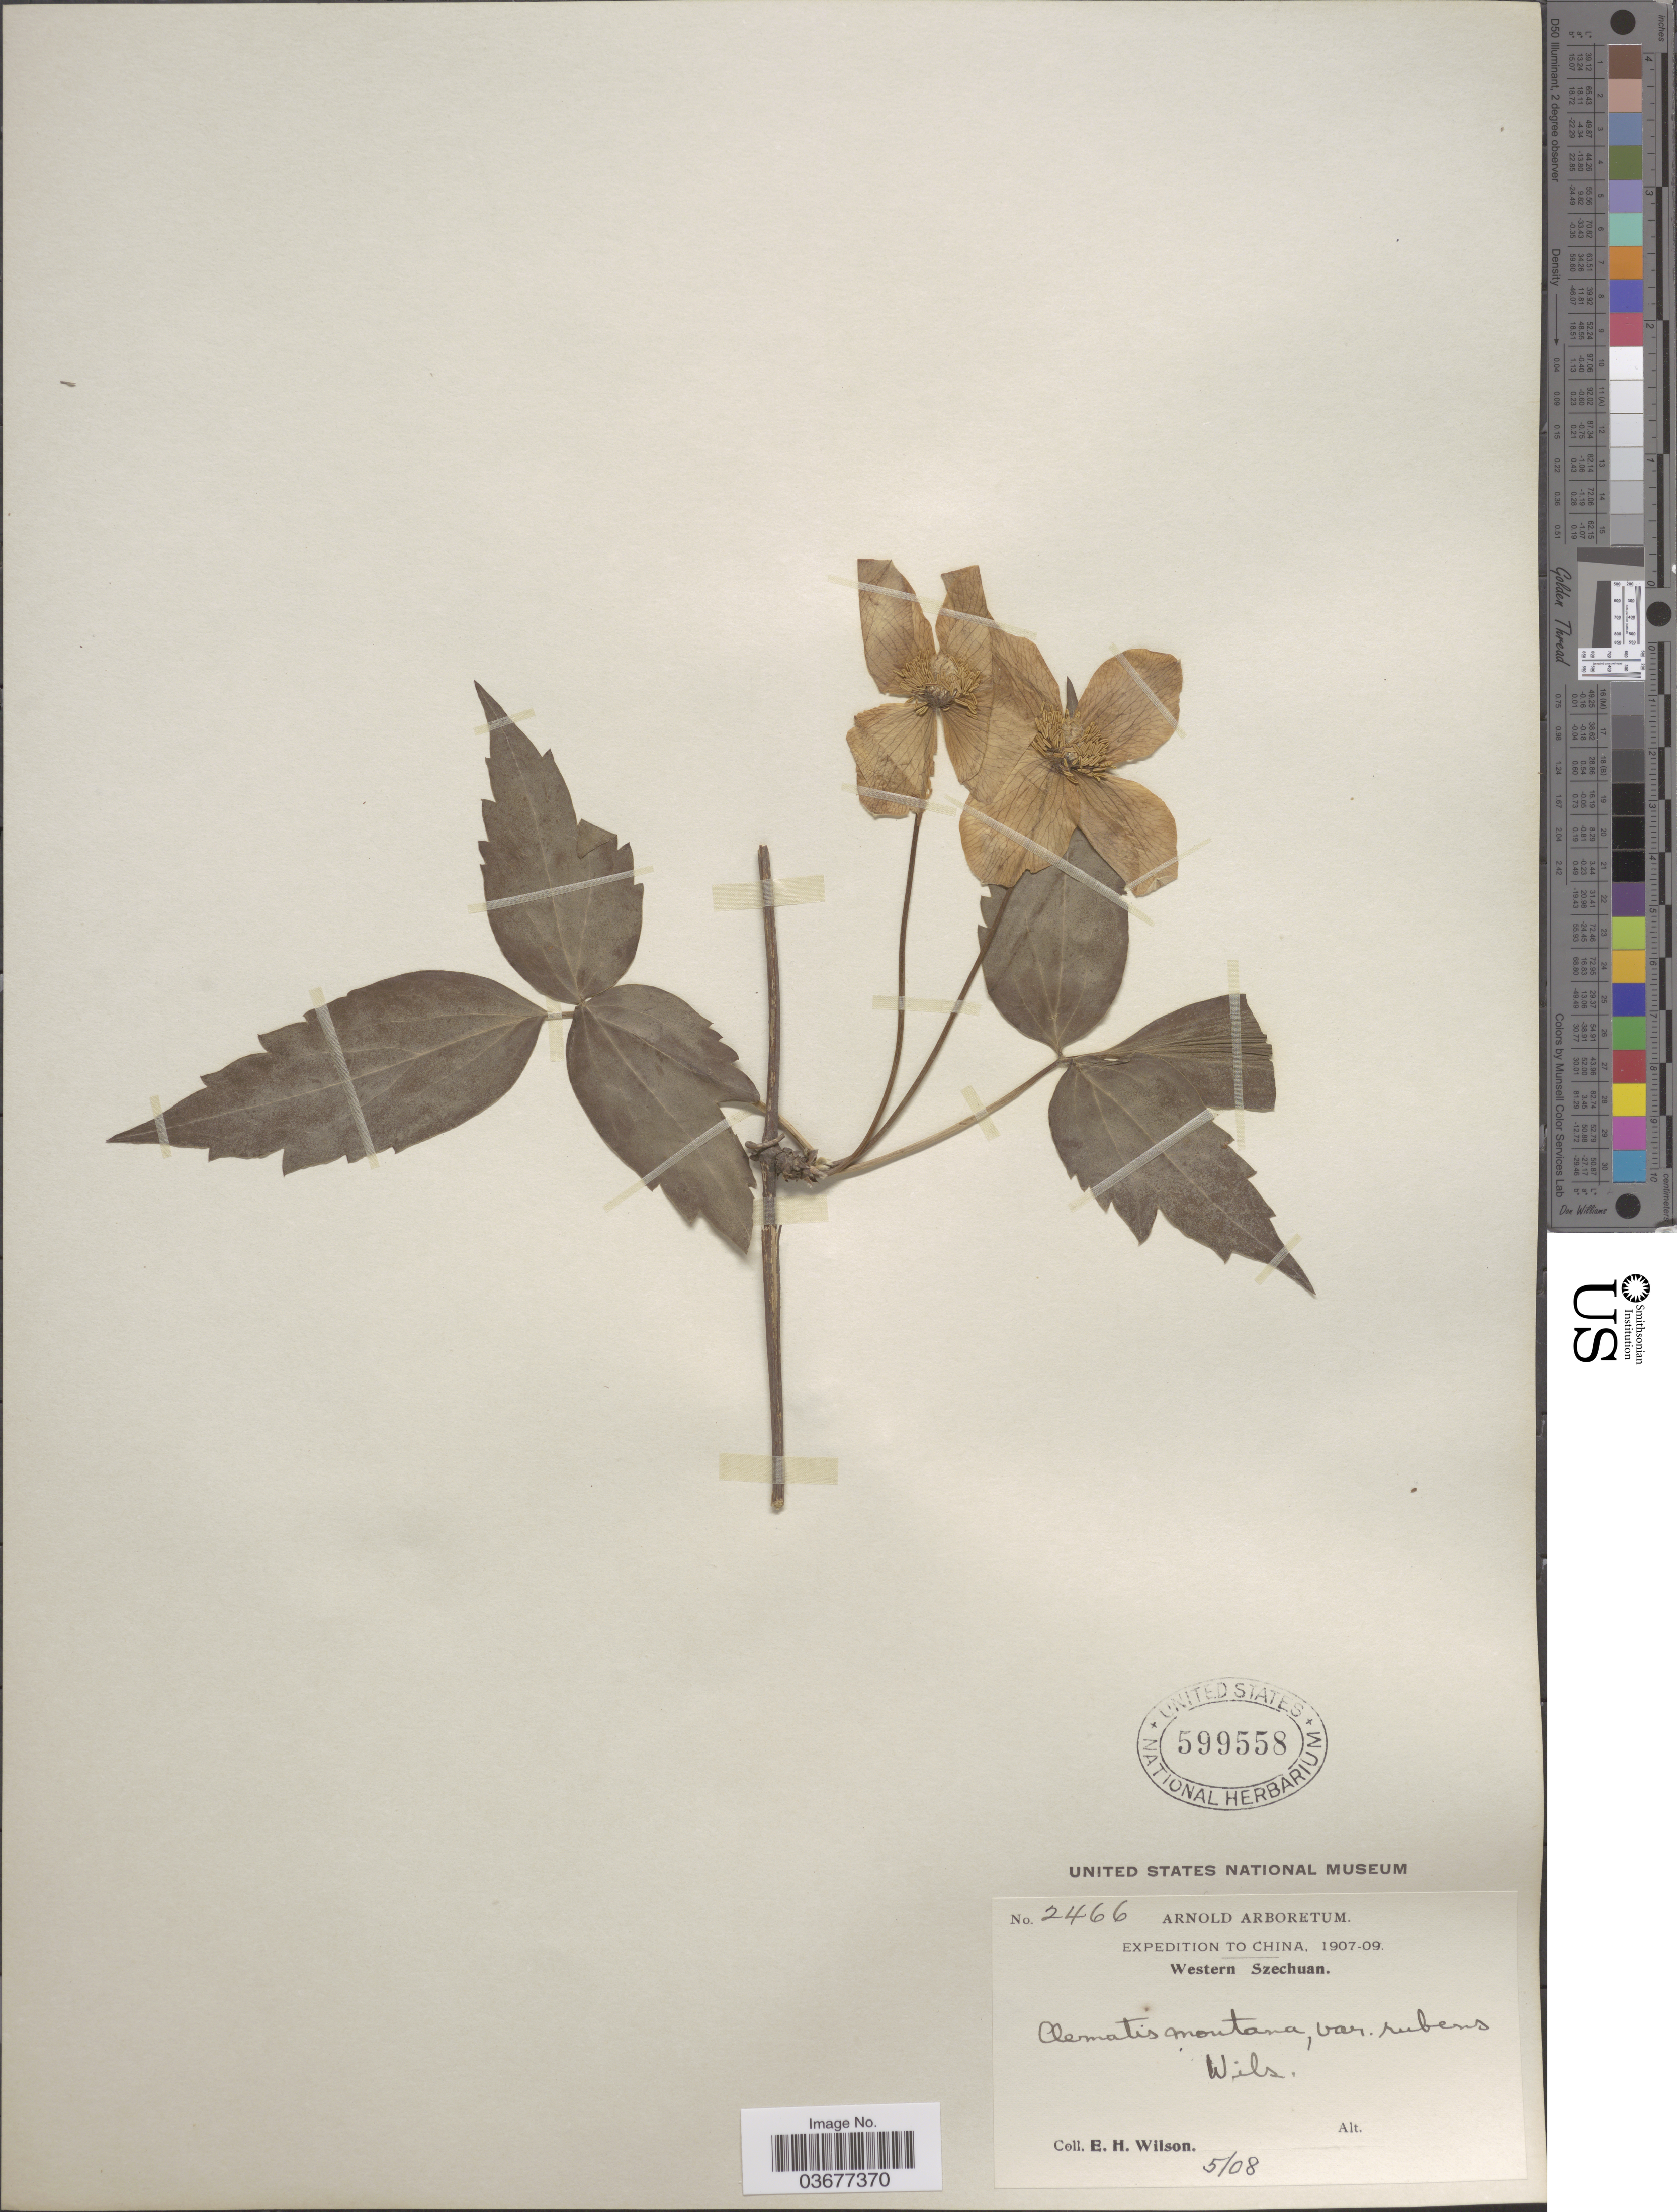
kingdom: Plantae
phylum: Tracheophyta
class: Magnoliopsida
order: Ranunculales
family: Ranunculaceae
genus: Clematis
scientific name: Clematis montana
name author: Buch.-Ham. ex DC.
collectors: E. Wilson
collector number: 2466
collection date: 1908-05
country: China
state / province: Sichuan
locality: Western Szechuan.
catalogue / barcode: US 599588